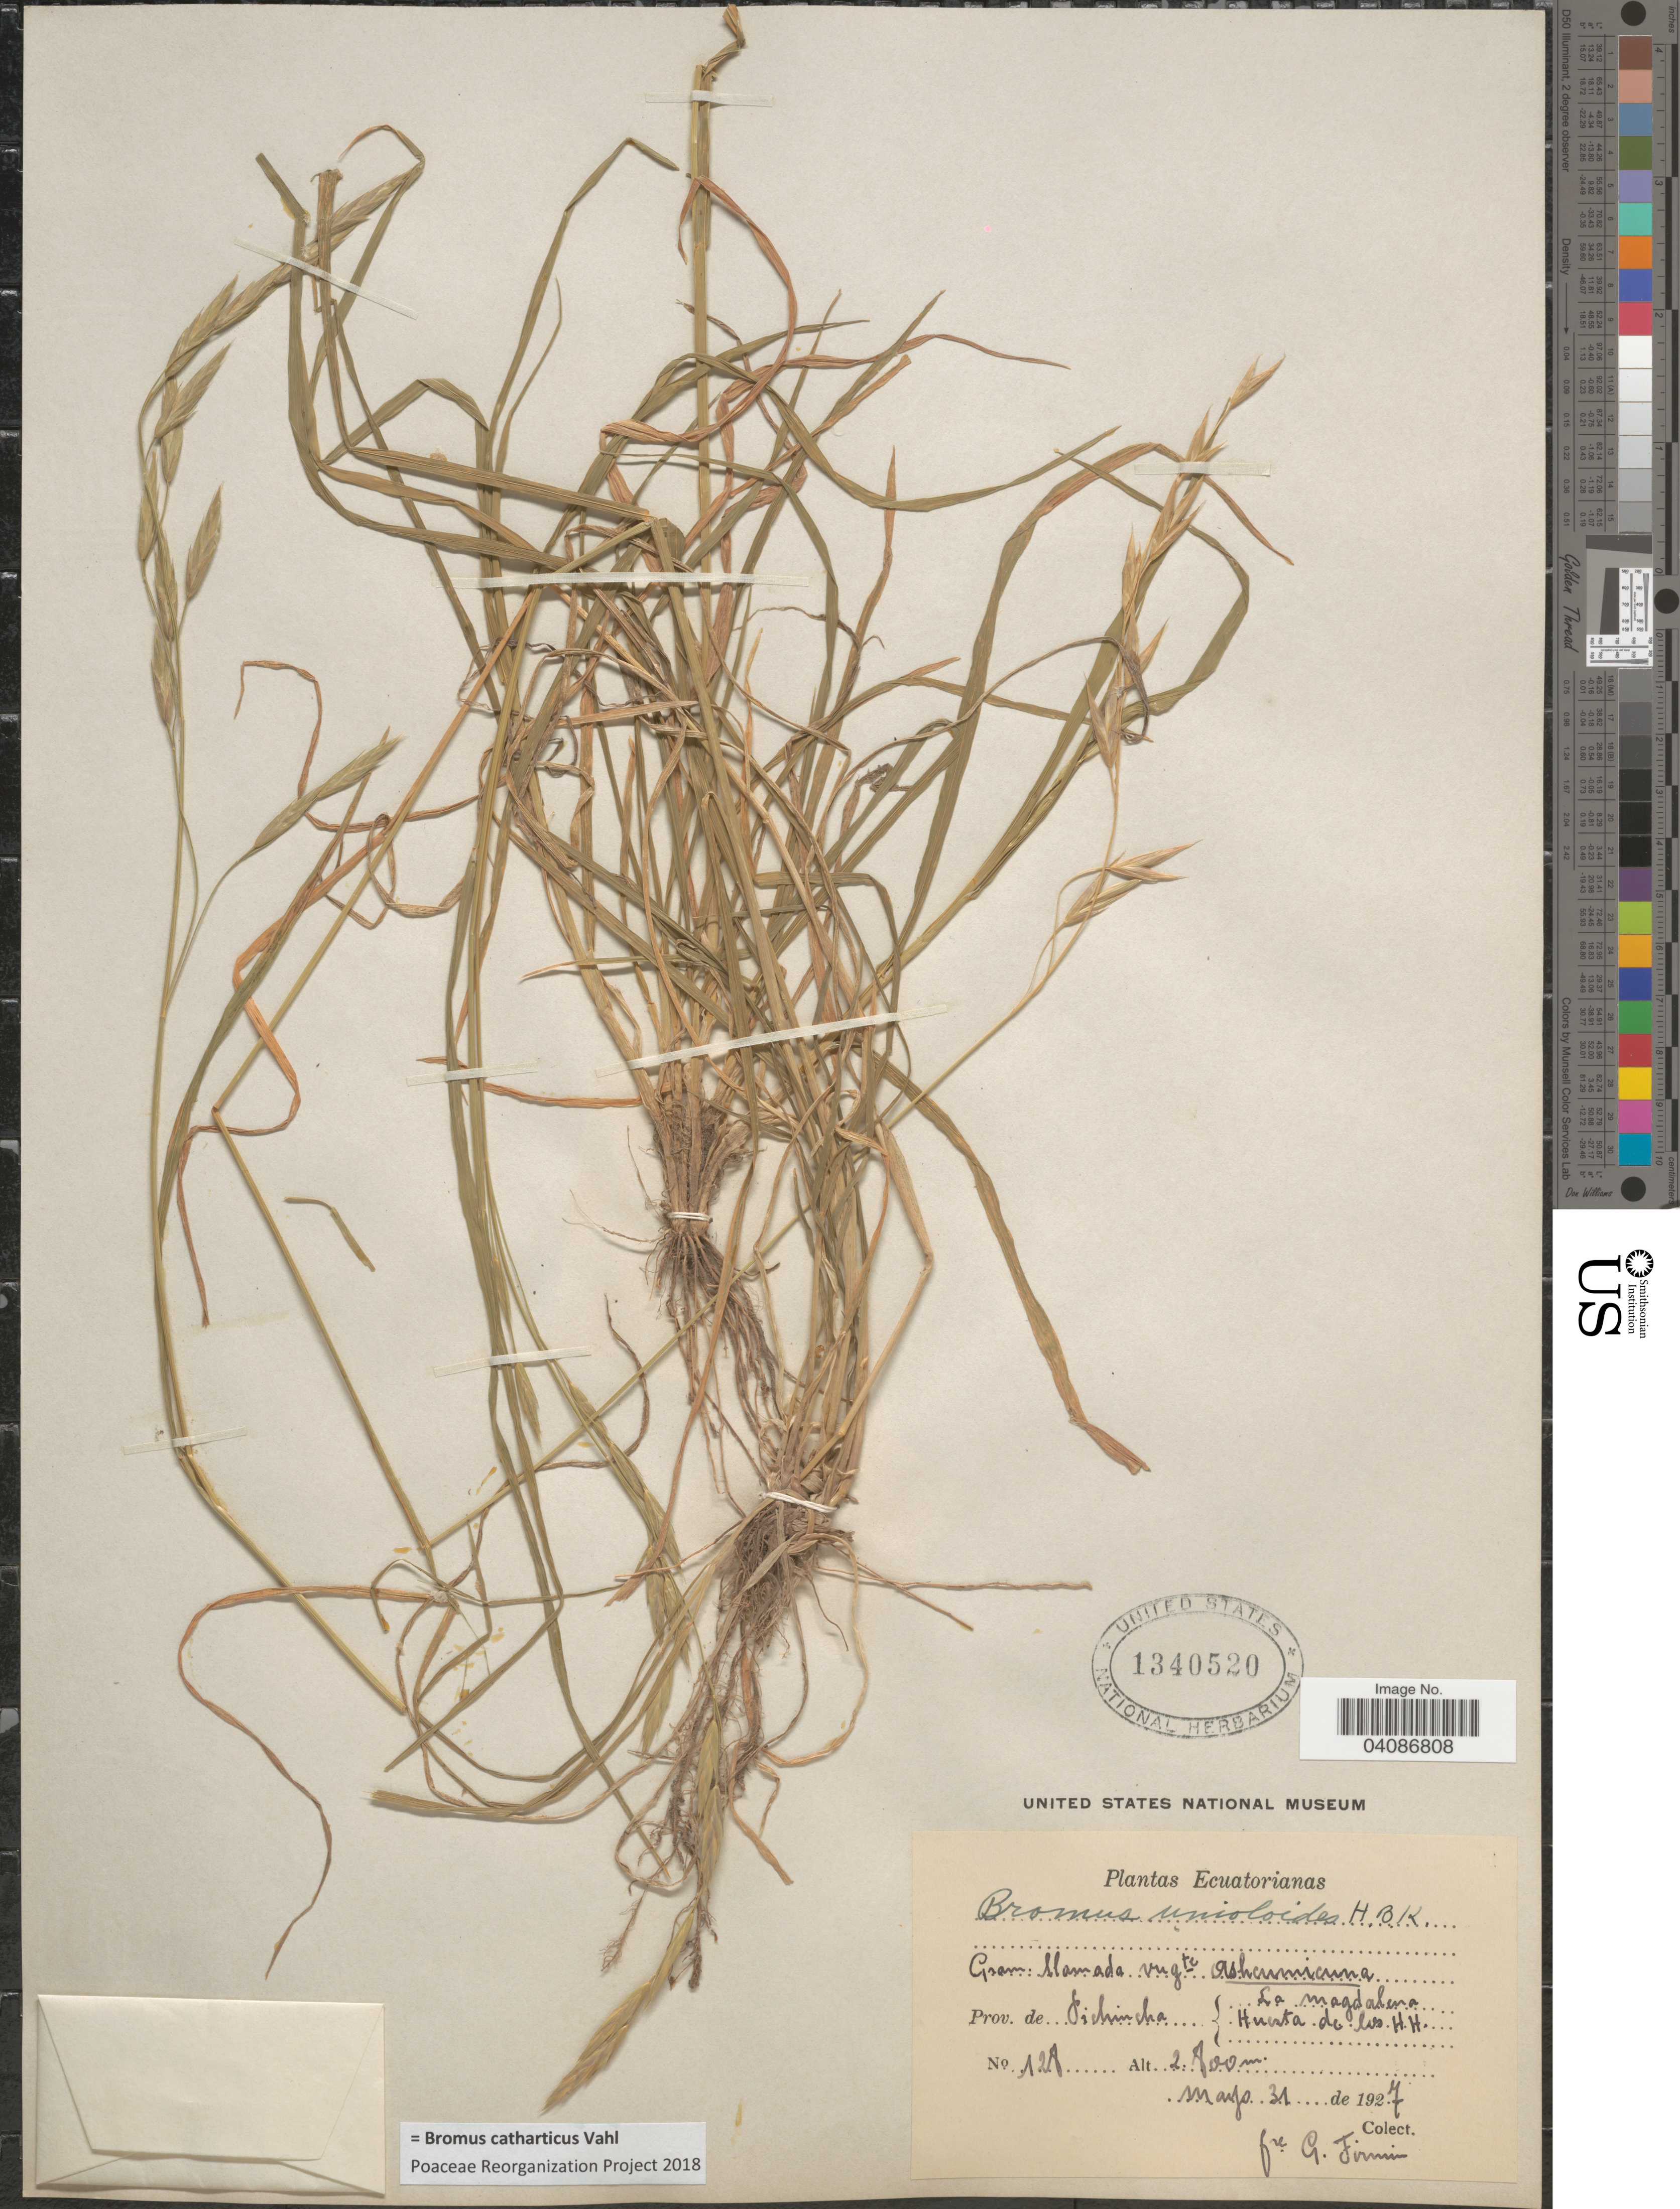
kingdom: Plantae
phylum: Tracheophyta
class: Liliopsida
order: Poales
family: Poaceae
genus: Bromus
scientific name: Bromus catharticus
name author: Vahl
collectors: F. Firmin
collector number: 128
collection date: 1927-05-31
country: Ecuador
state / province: Pichincha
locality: La Magdalena. Huesta de los H.H.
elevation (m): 2800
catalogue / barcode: US 1340520